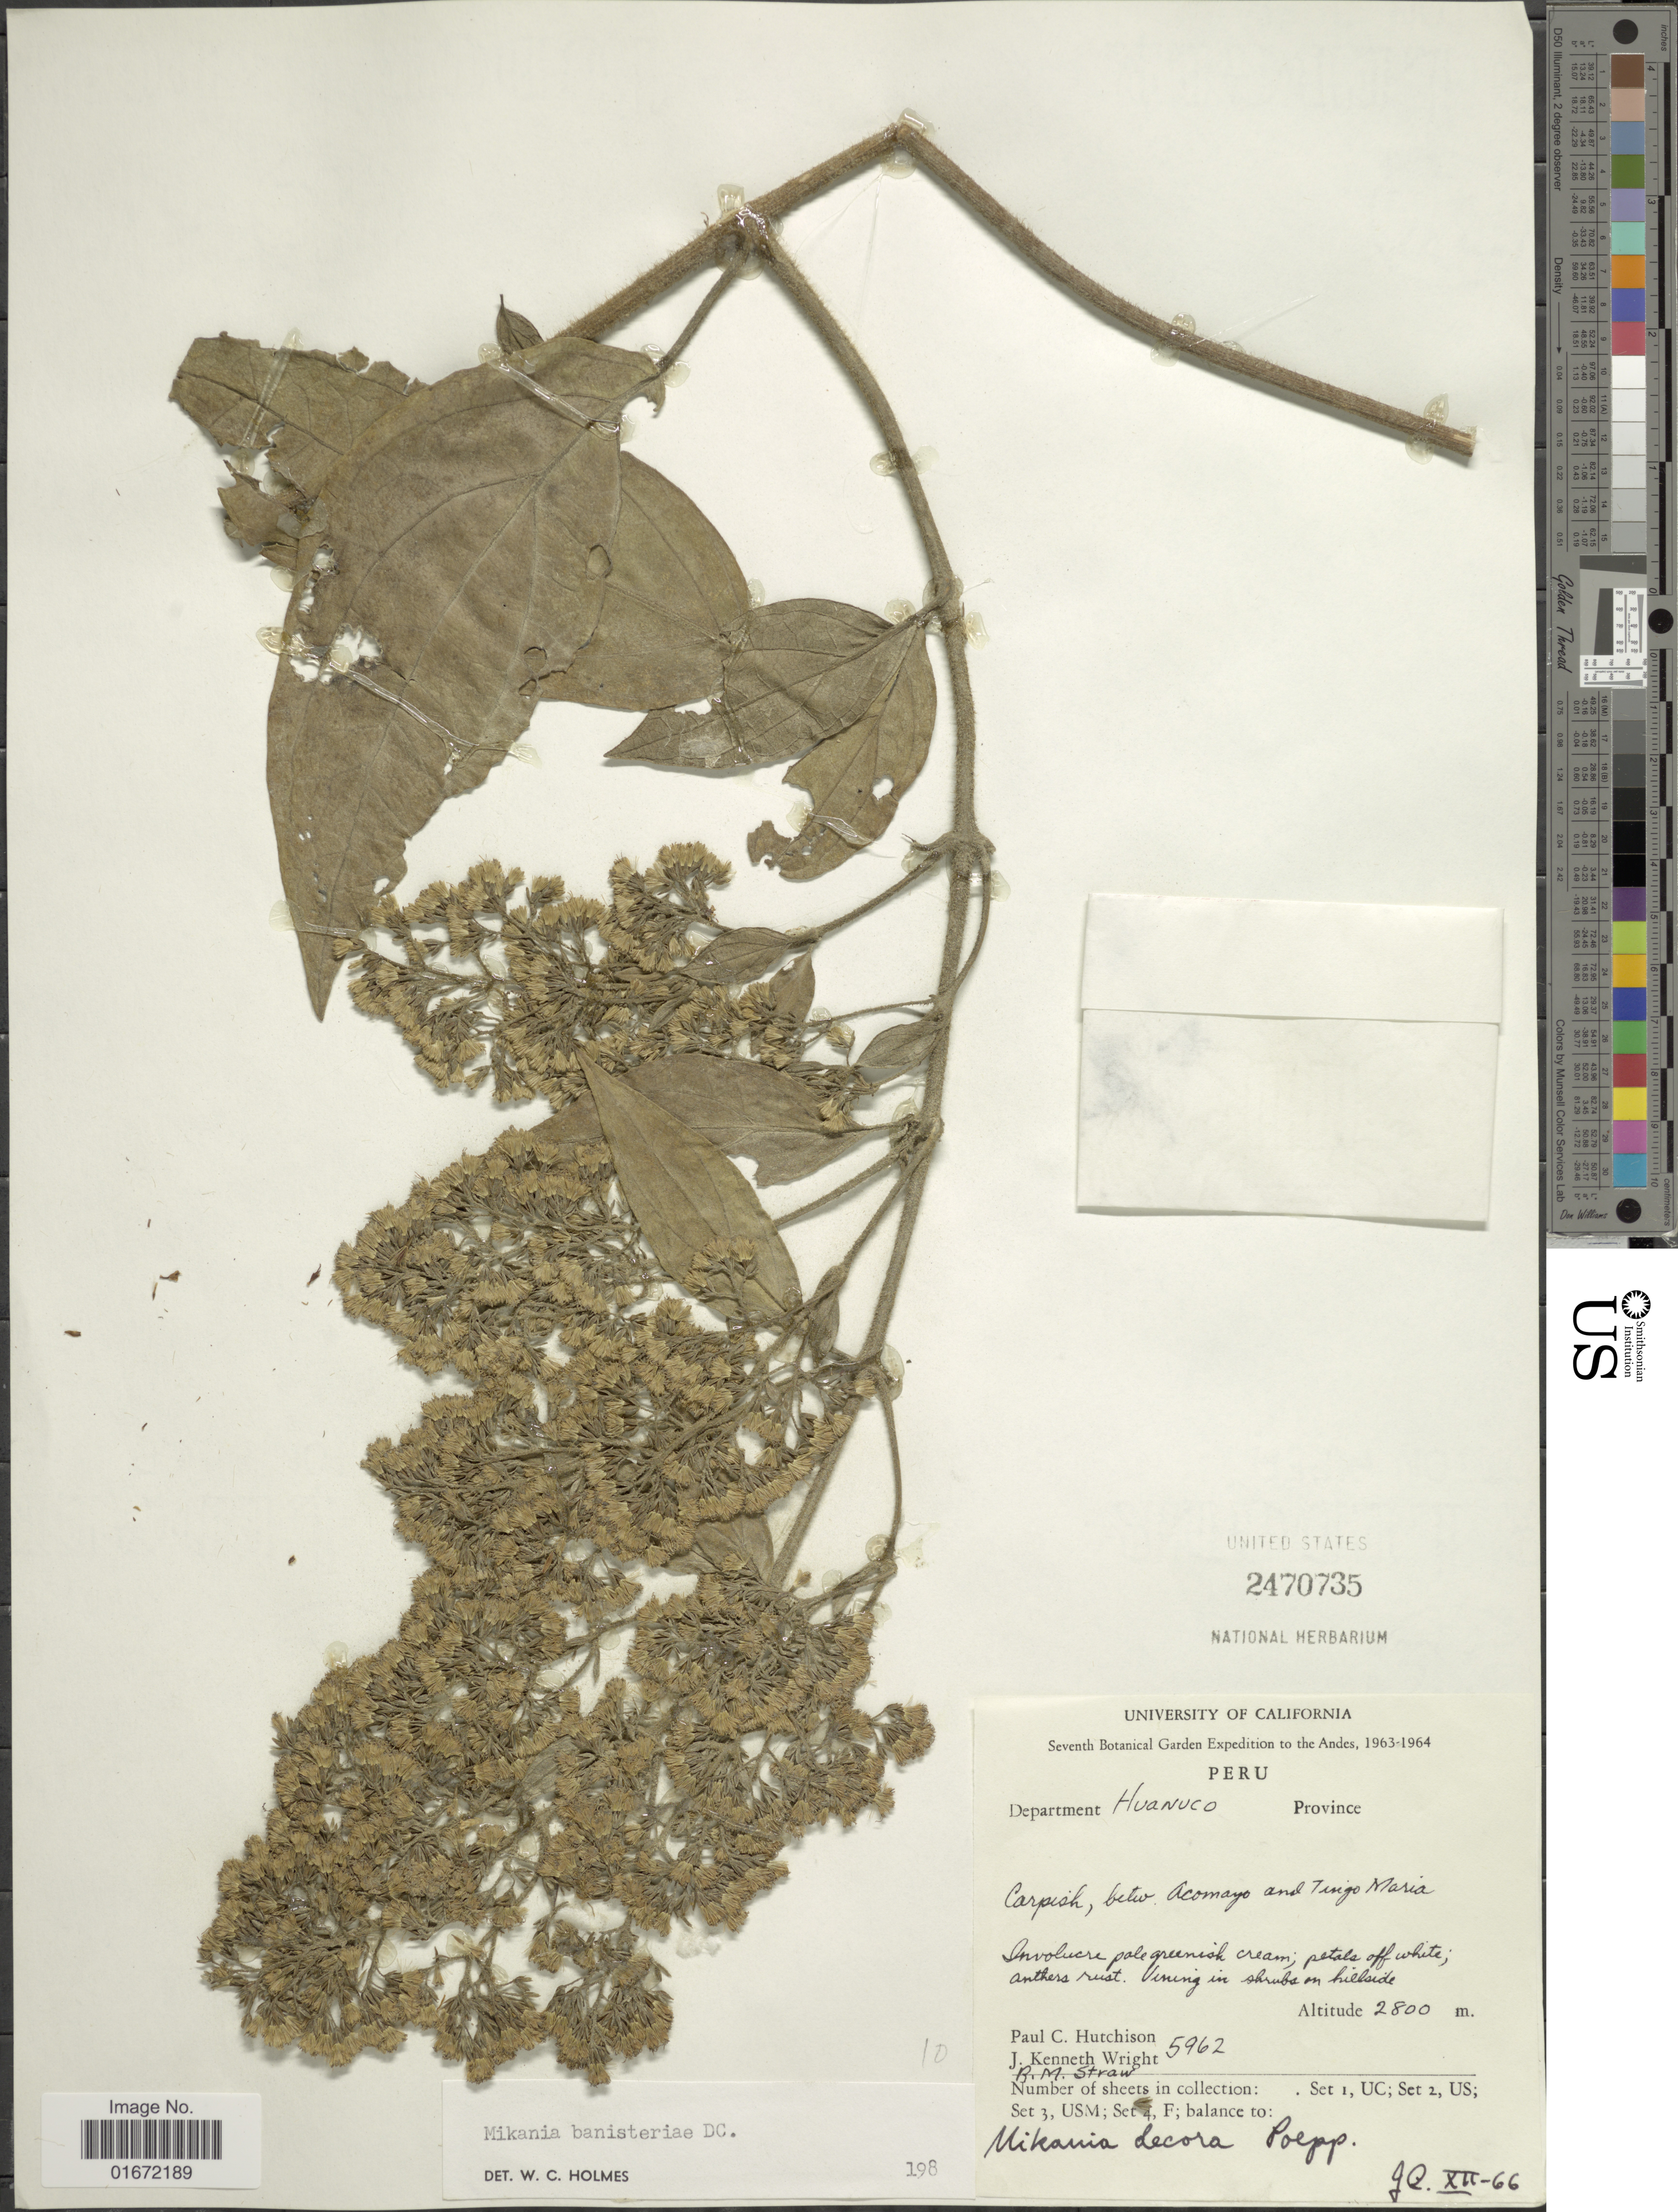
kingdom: Plantae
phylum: Tracheophyta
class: Magnoliopsida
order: Asterales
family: Asteraceae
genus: Mikania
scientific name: Mikania banisteriae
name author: DC.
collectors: P. C. Hutchison, J. K. Wright & R. M. Straw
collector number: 5962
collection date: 1963/1964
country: Peru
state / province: Huánuco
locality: Department Huanuco. Carpish, betw. Acomayo and Tingo Maria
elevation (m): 2800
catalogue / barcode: US 2470735